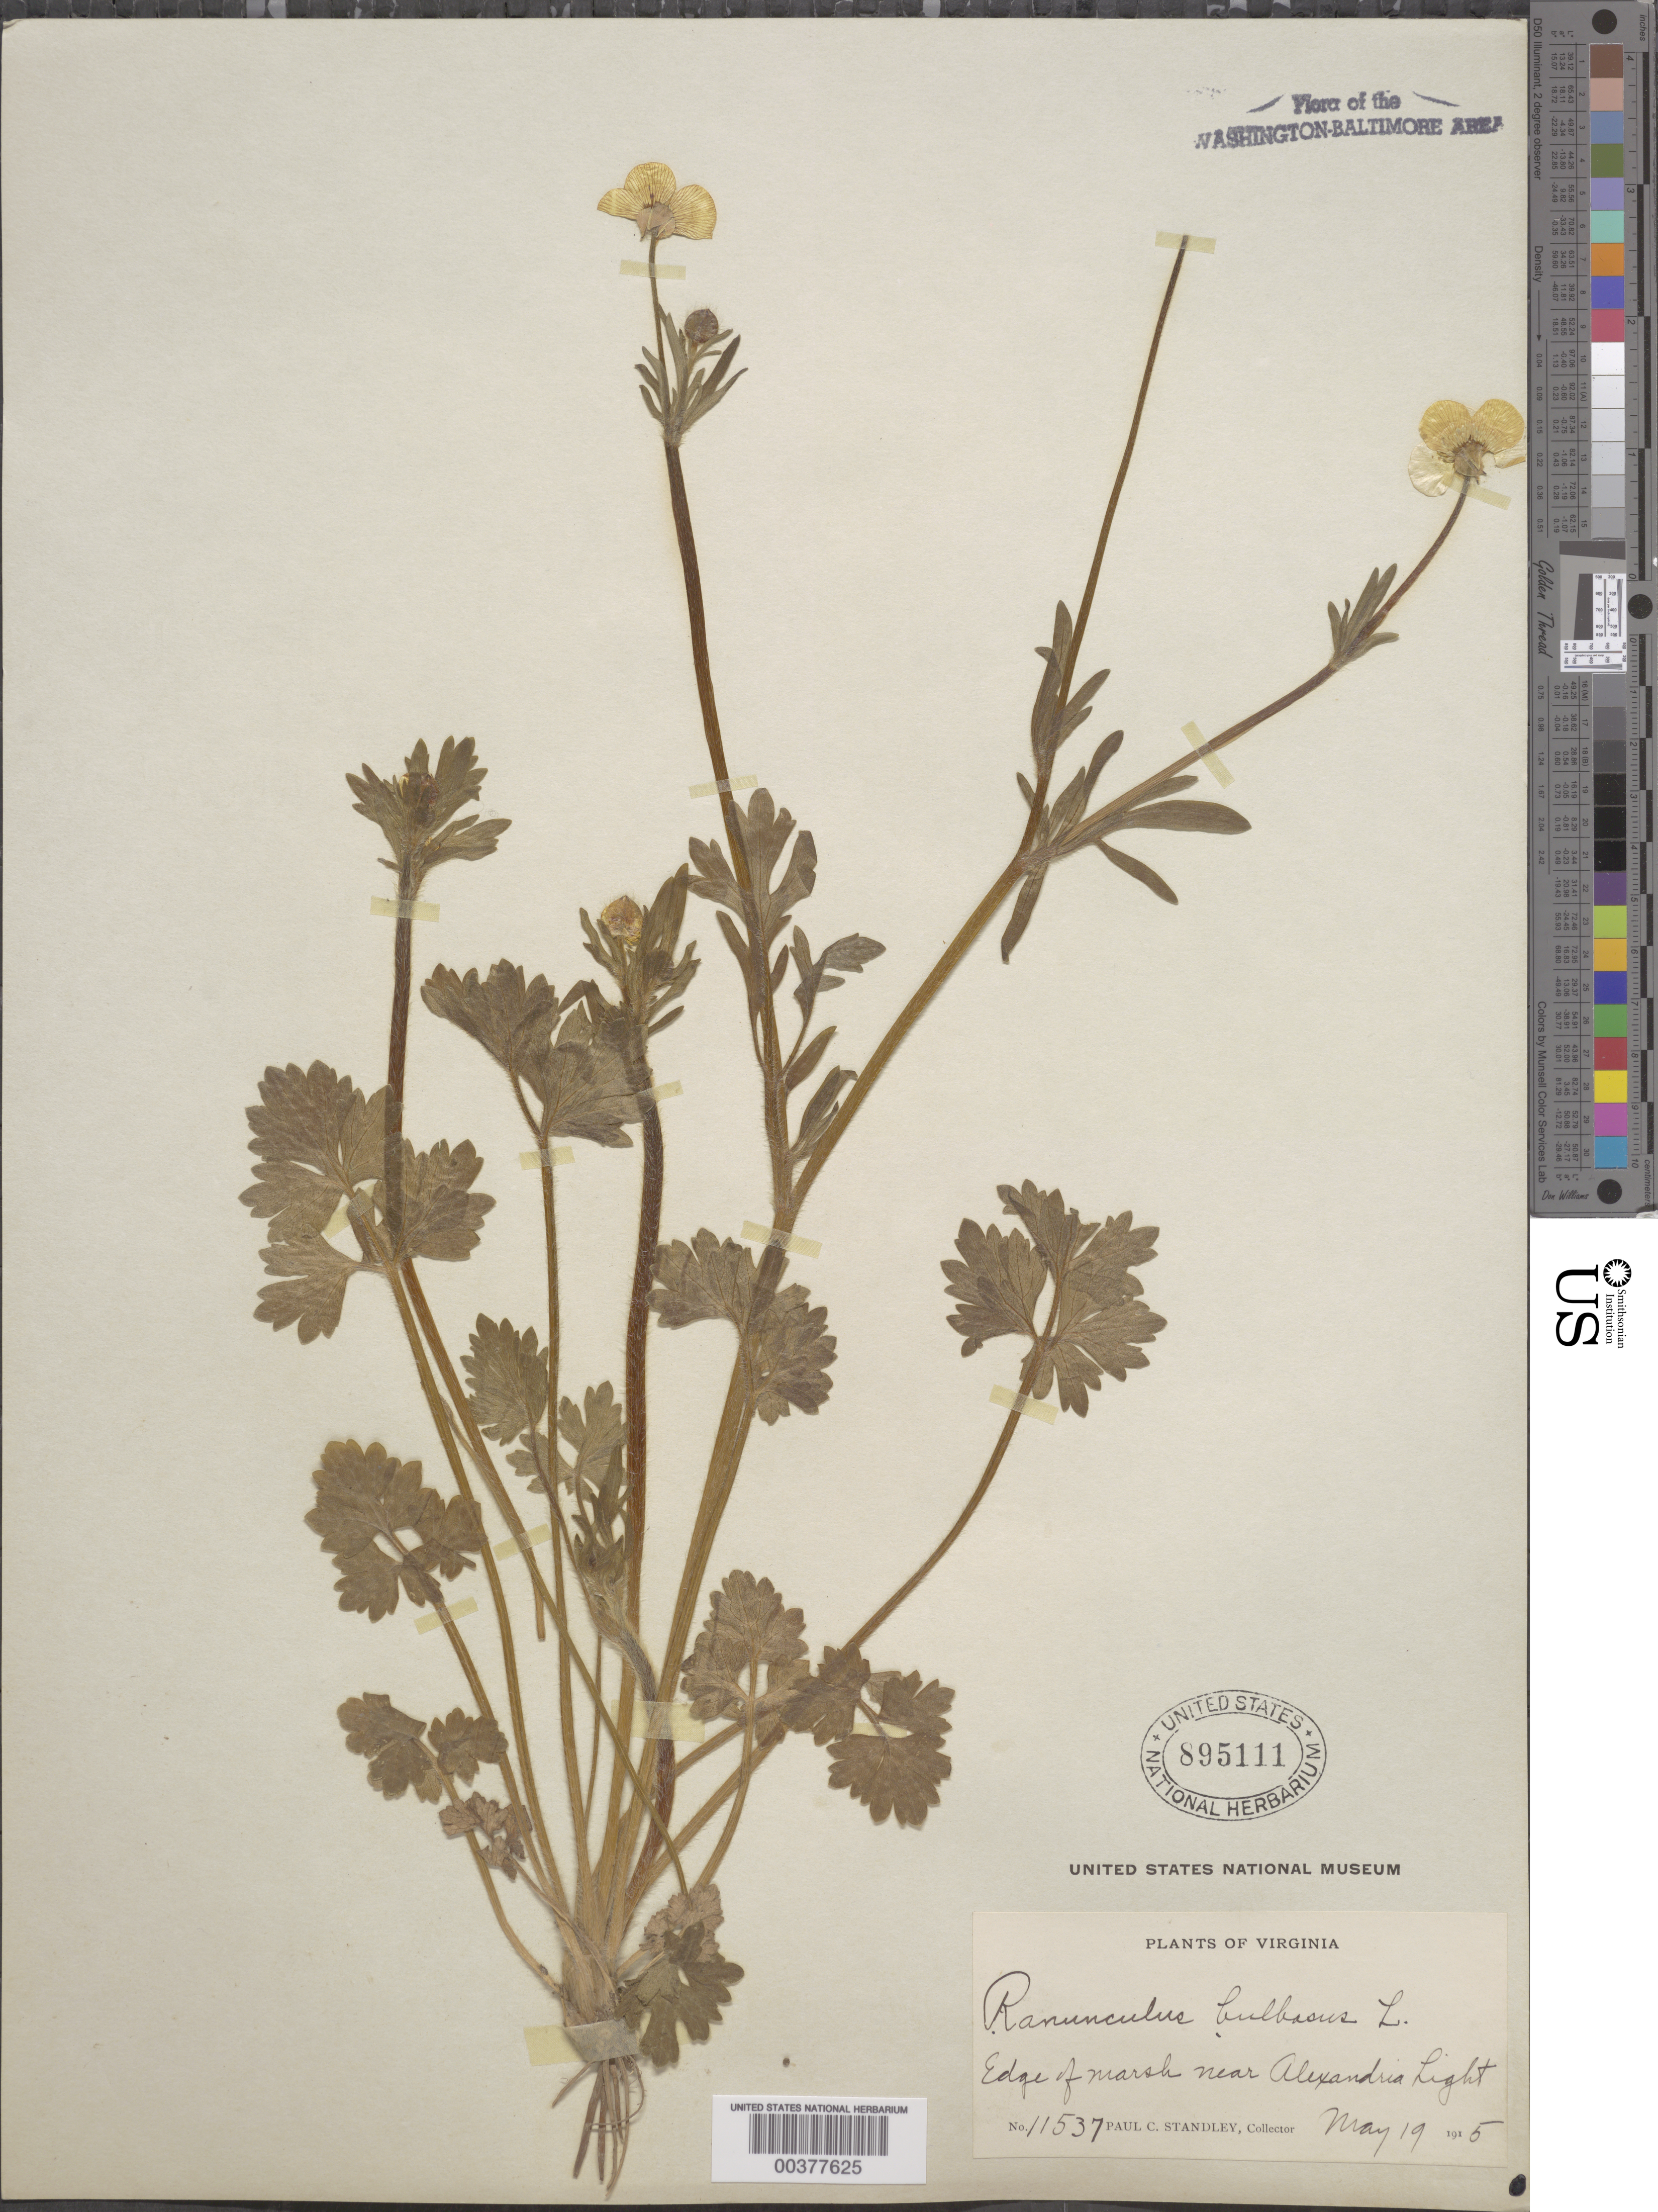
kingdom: Plantae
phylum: Tracheophyta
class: Magnoliopsida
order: Ranunculales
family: Ranunculaceae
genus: Ranunculus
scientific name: Ranunculus bulbosus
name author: L.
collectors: P. C. Standley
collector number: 11537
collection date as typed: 19 May 1915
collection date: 1915-05-19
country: United States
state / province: Virginia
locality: Near Alexandria Light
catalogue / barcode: US 895111